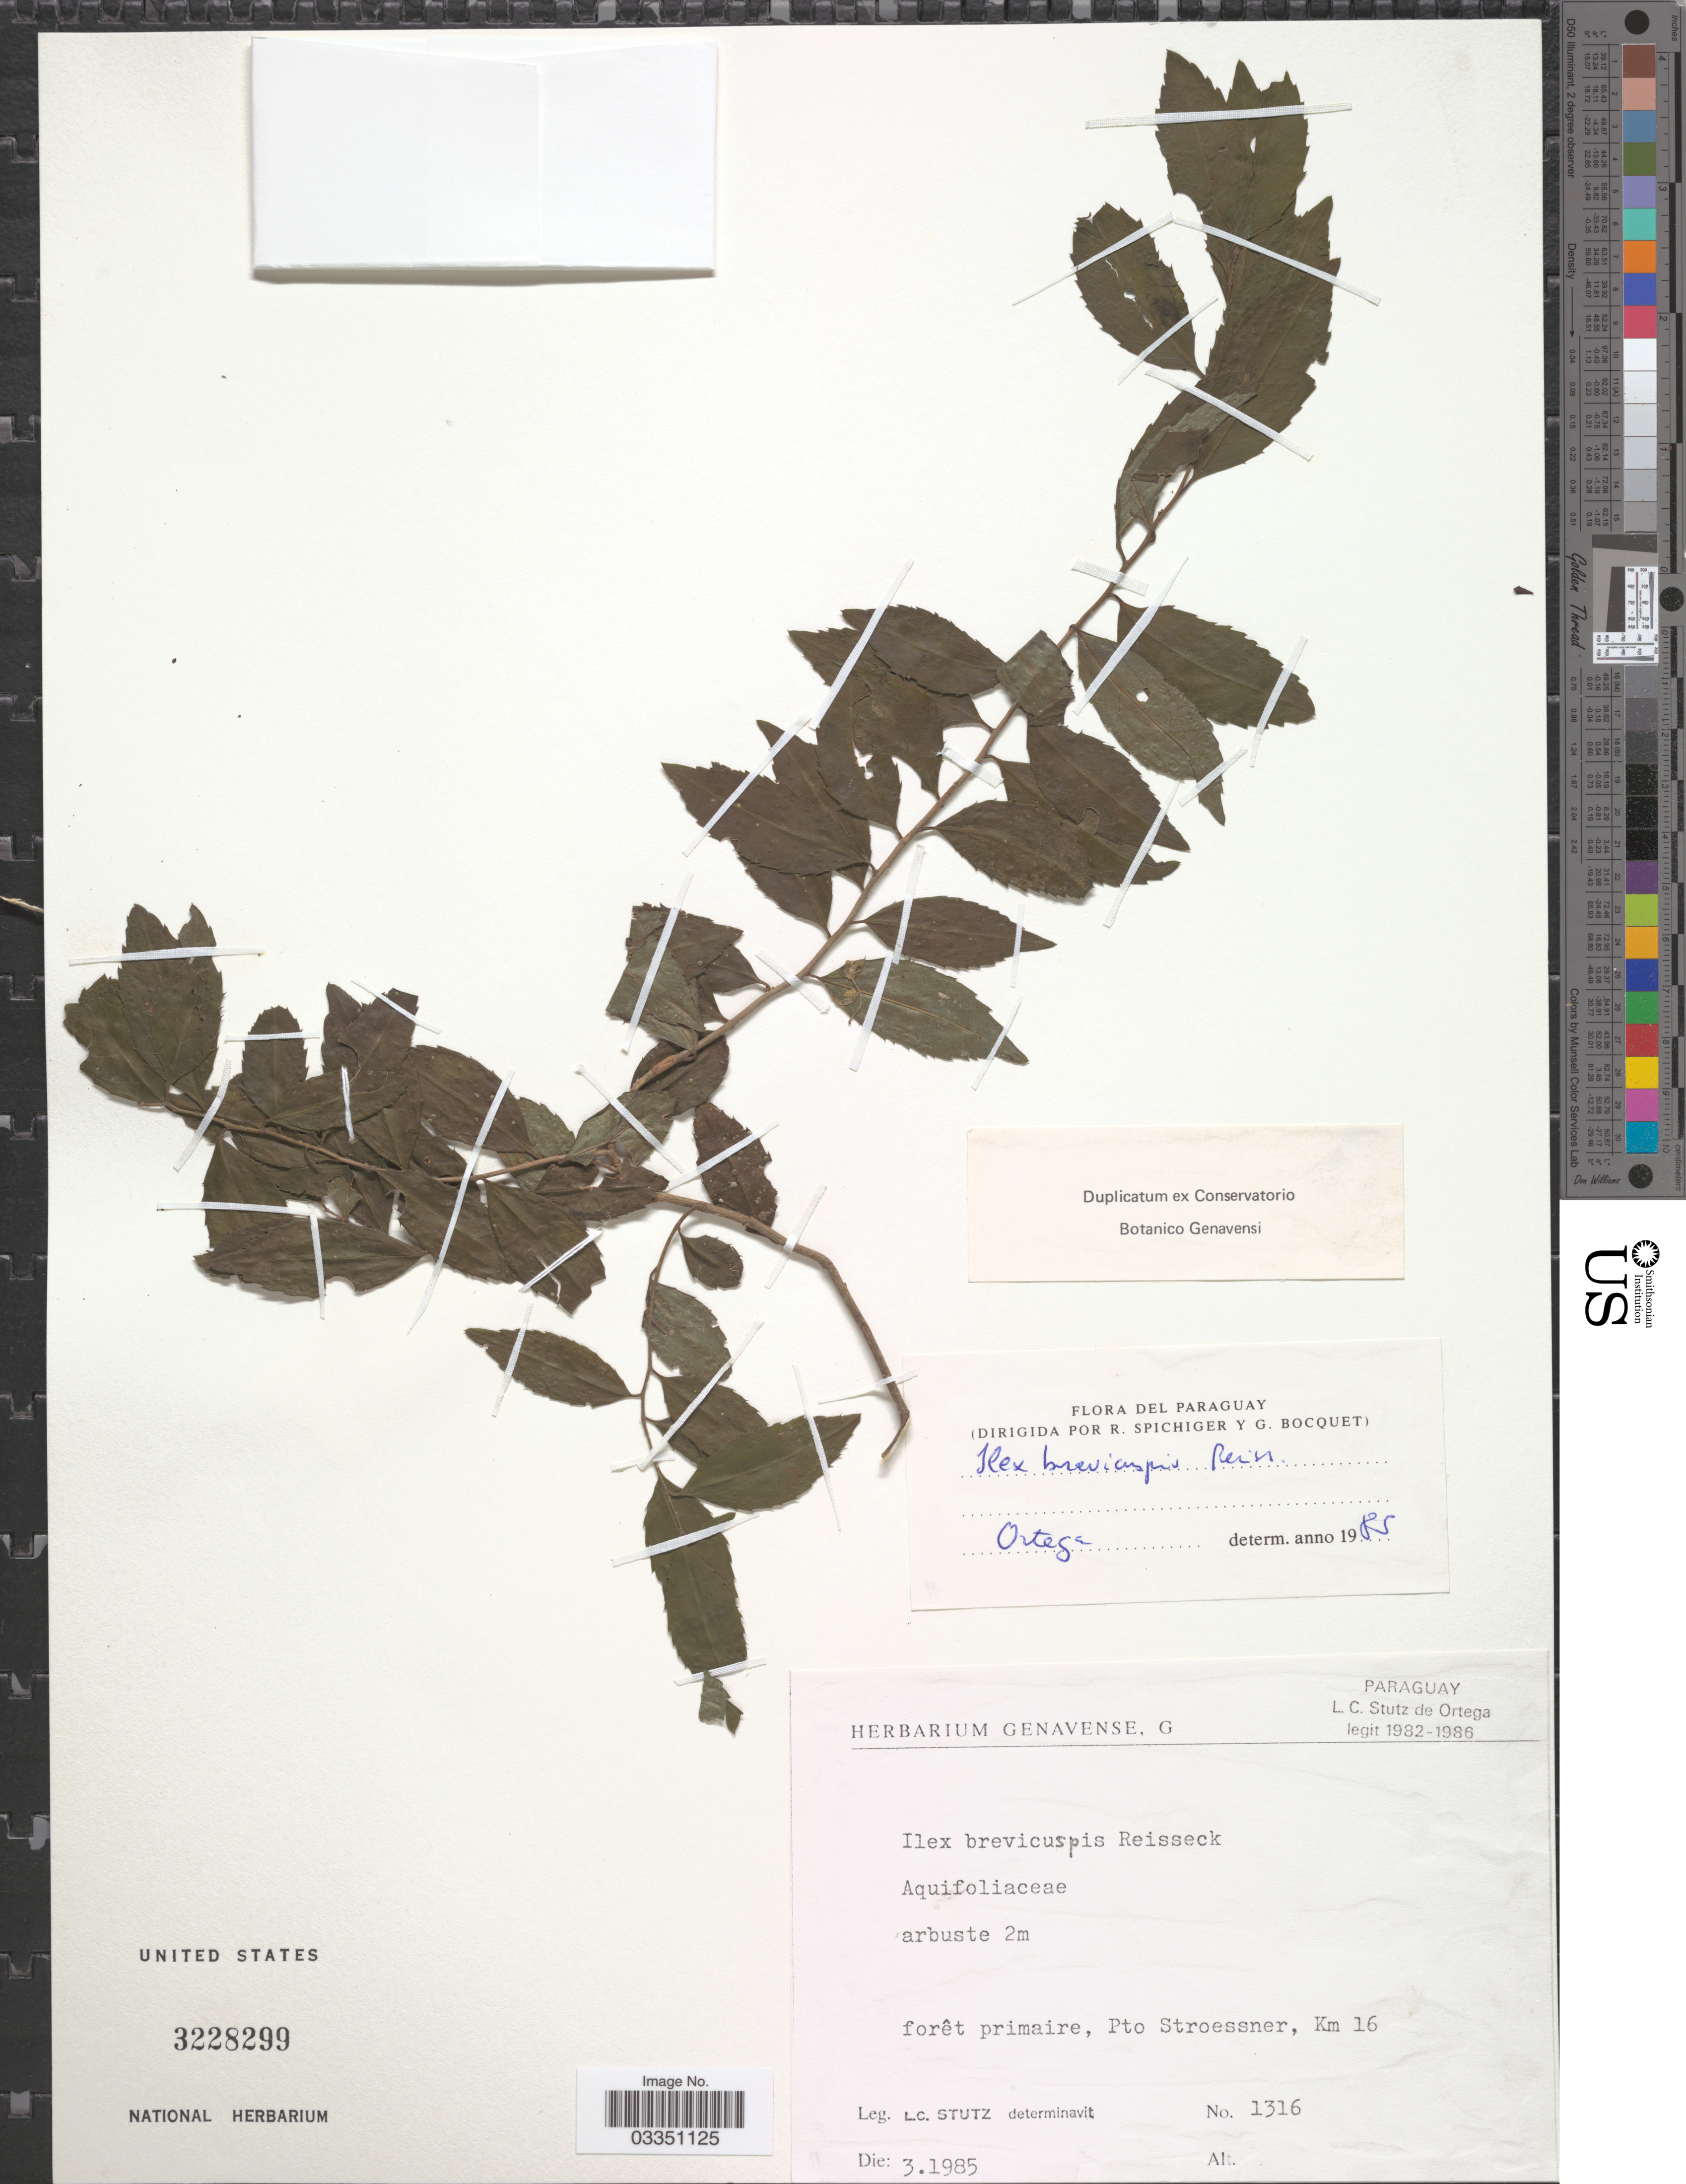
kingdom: Plantae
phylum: Tracheophyta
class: Magnoliopsida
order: Aquifoliales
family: Aquifoliaceae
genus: Ilex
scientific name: Ilex brevicuspis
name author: Reissek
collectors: L. C. Stutz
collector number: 1316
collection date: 1985-03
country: Paraguay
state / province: Alto Parana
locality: Pto Stroessner, Km 16.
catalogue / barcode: US 3228299